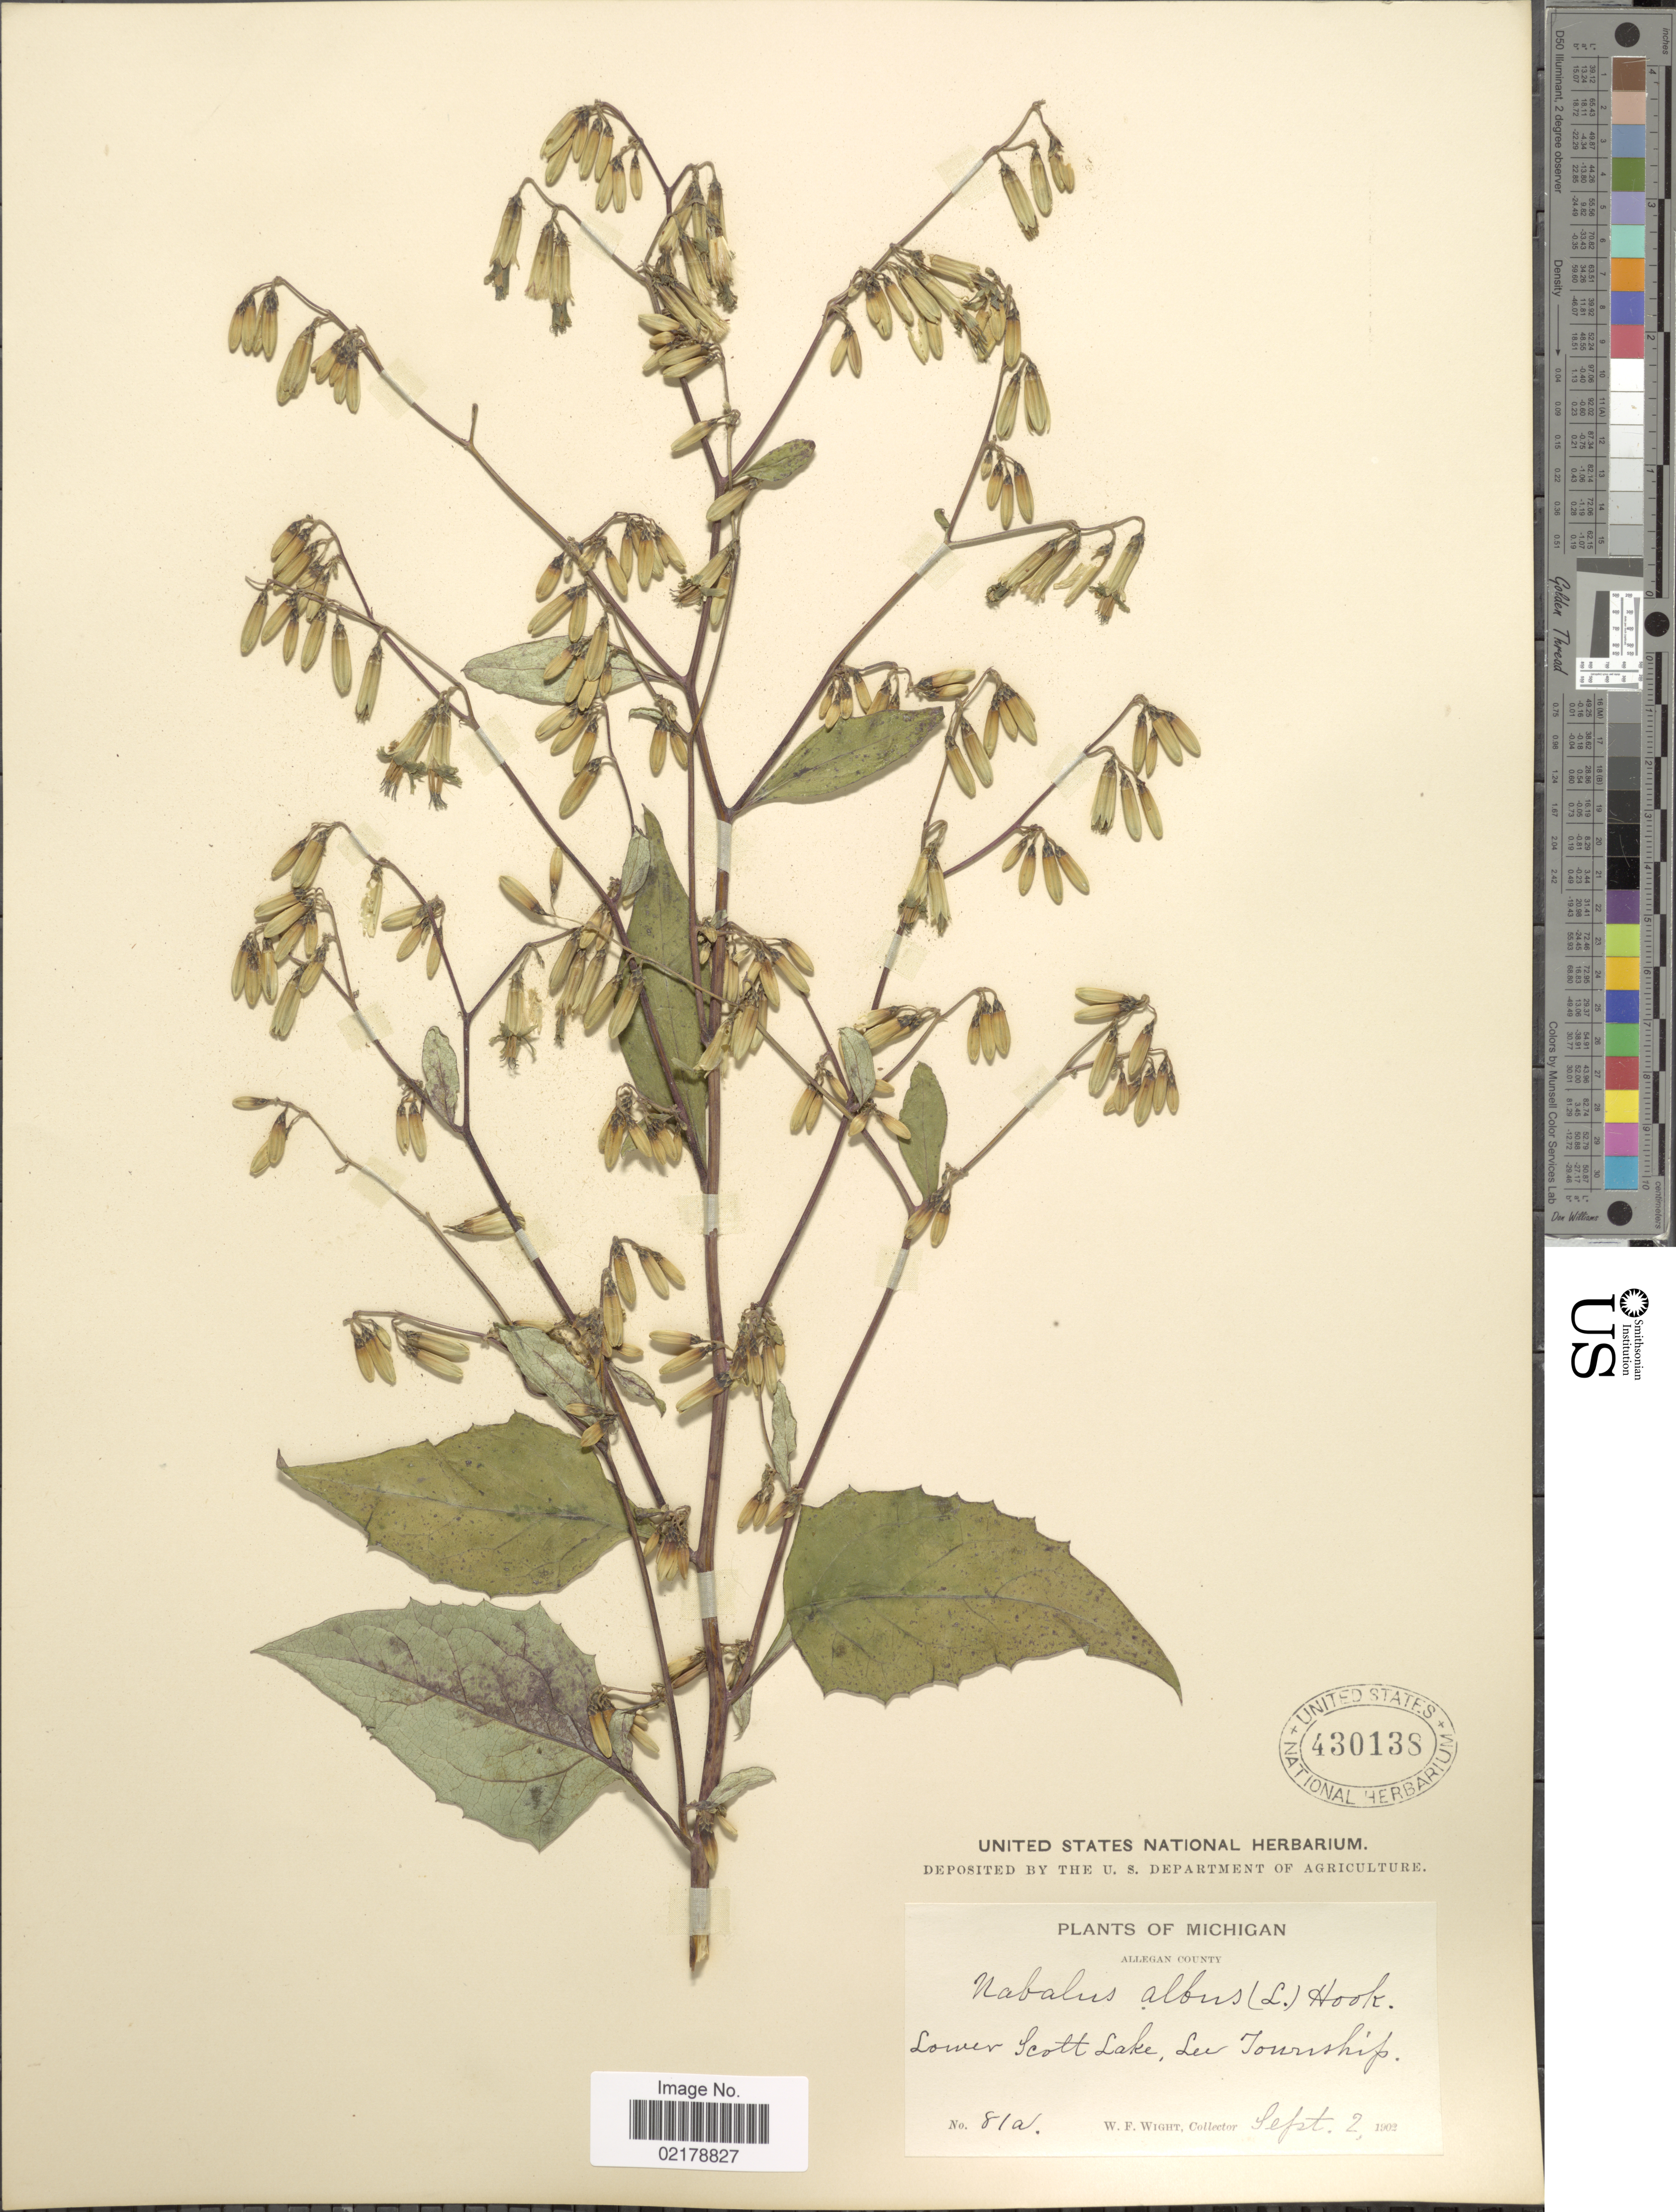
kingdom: Plantae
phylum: Tracheophyta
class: Magnoliopsida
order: Asterales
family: Asteraceae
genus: Nabalus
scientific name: Nabalus albus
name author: (L.) Hook.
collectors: W. Wight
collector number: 81a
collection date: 1902-09-02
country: United States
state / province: Michigan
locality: Allegan County, Lower Scott Lake, Lee Township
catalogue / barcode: US 430138